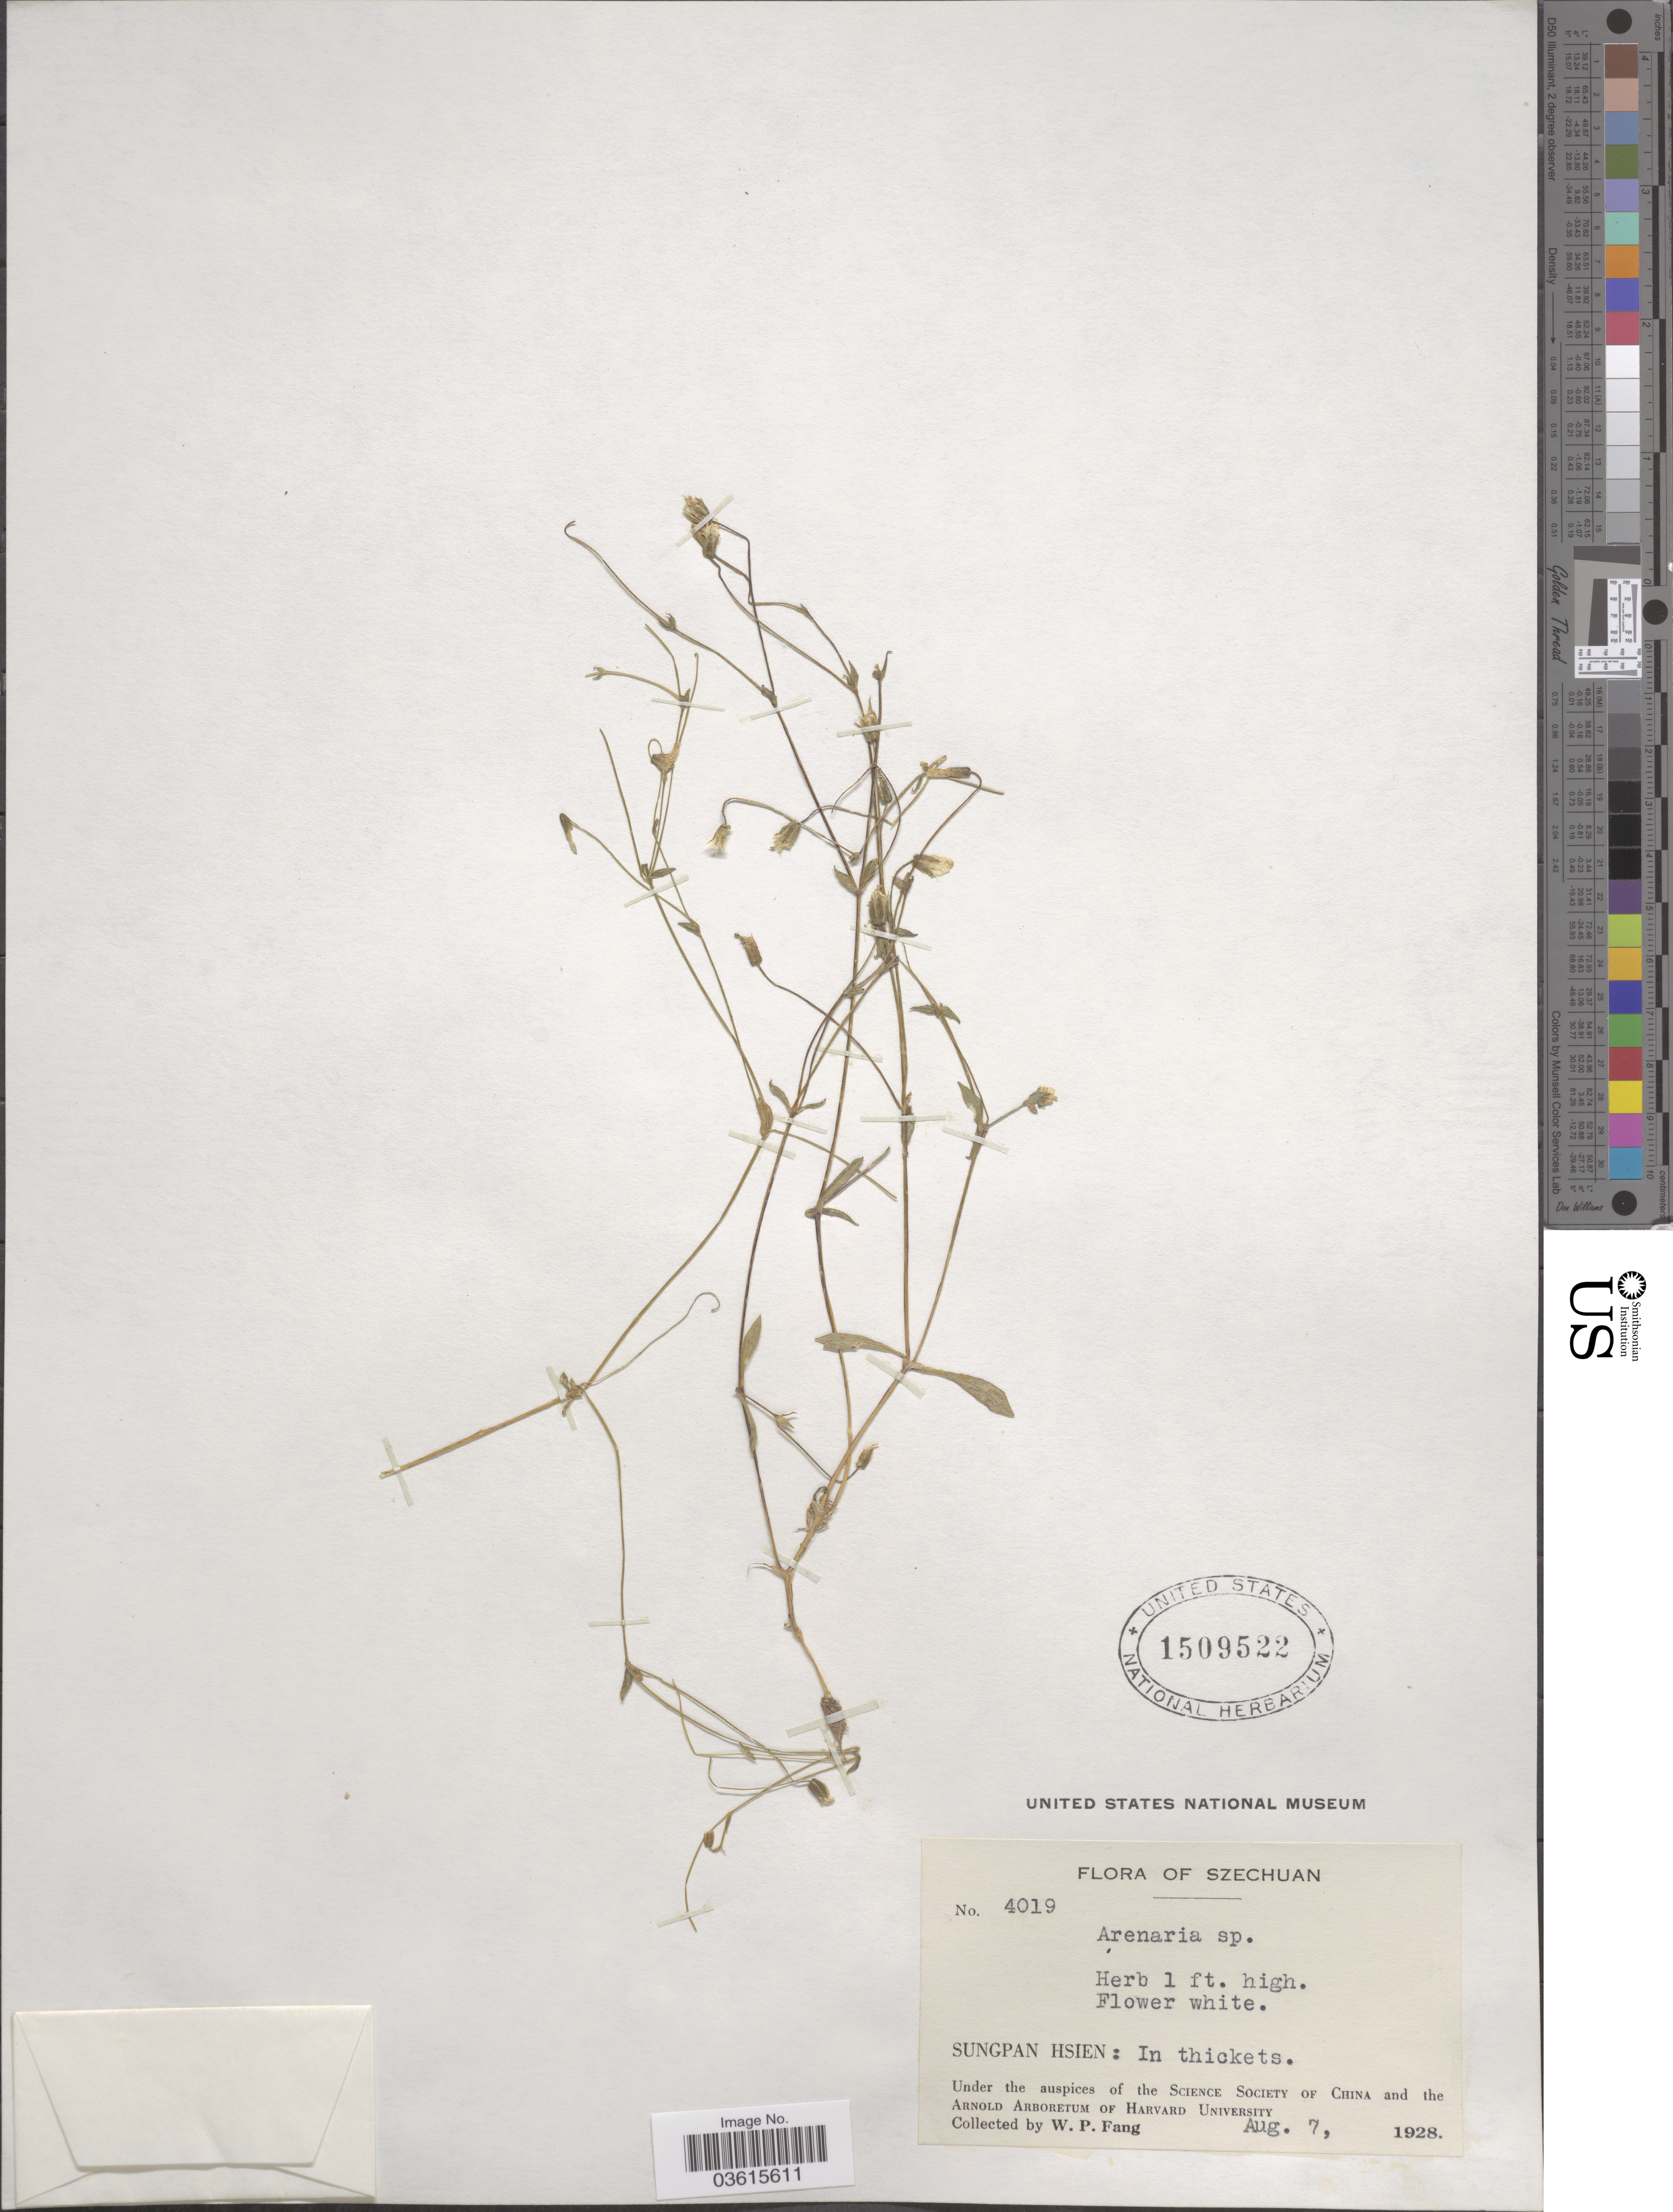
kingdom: Plantae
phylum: Tracheophyta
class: Magnoliopsida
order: Caryophyllales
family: Caryophyllaceae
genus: Arenaria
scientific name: Arenaria sp.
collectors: W. P. Fang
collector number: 4019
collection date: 1928-08-07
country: China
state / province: Sichuan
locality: Szechuan. Sungpan Hsien: In thickets.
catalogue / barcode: US 1509522